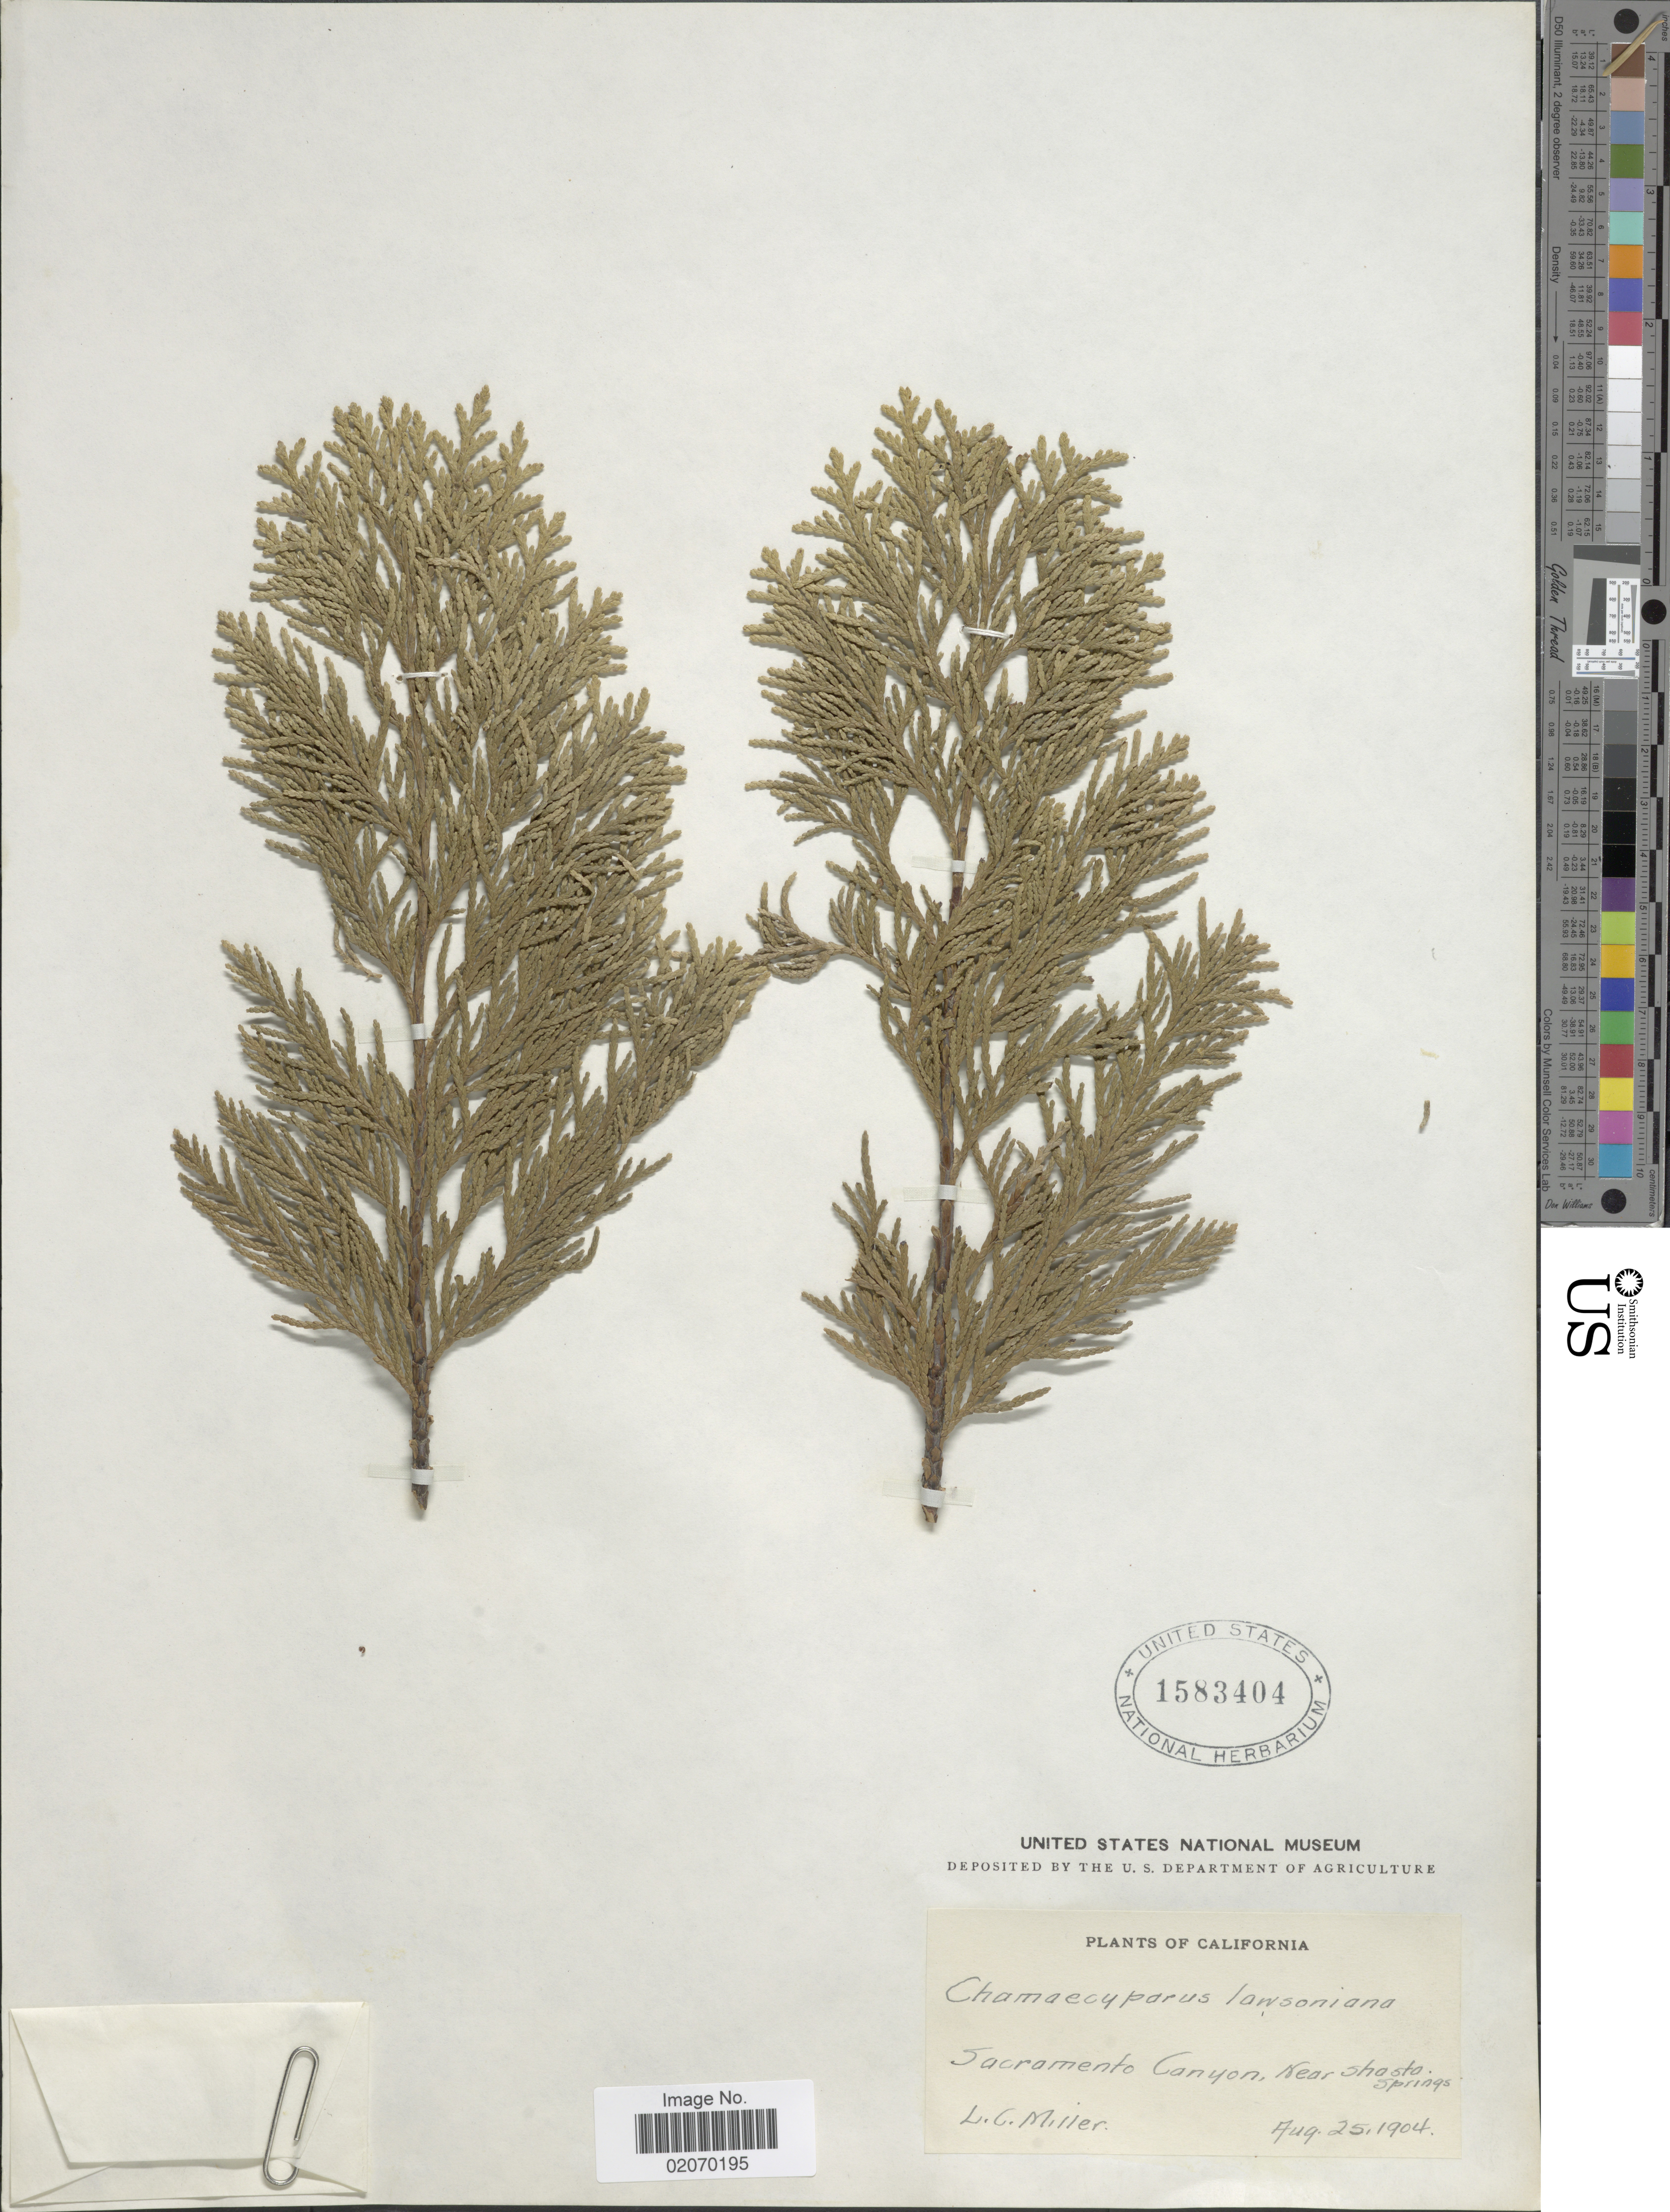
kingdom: Plantae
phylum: Tracheophyta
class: Pinopsida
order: Pinales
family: Cupressaceae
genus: Chamaecyparis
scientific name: Chamaecyparis lawsoniana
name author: (A. Murray bis) Parl.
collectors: L. Miller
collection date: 1904-08-25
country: United States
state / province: California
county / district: Sacramento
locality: Sacramento Canyon, near Shasta Springs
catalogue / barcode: US 1583404